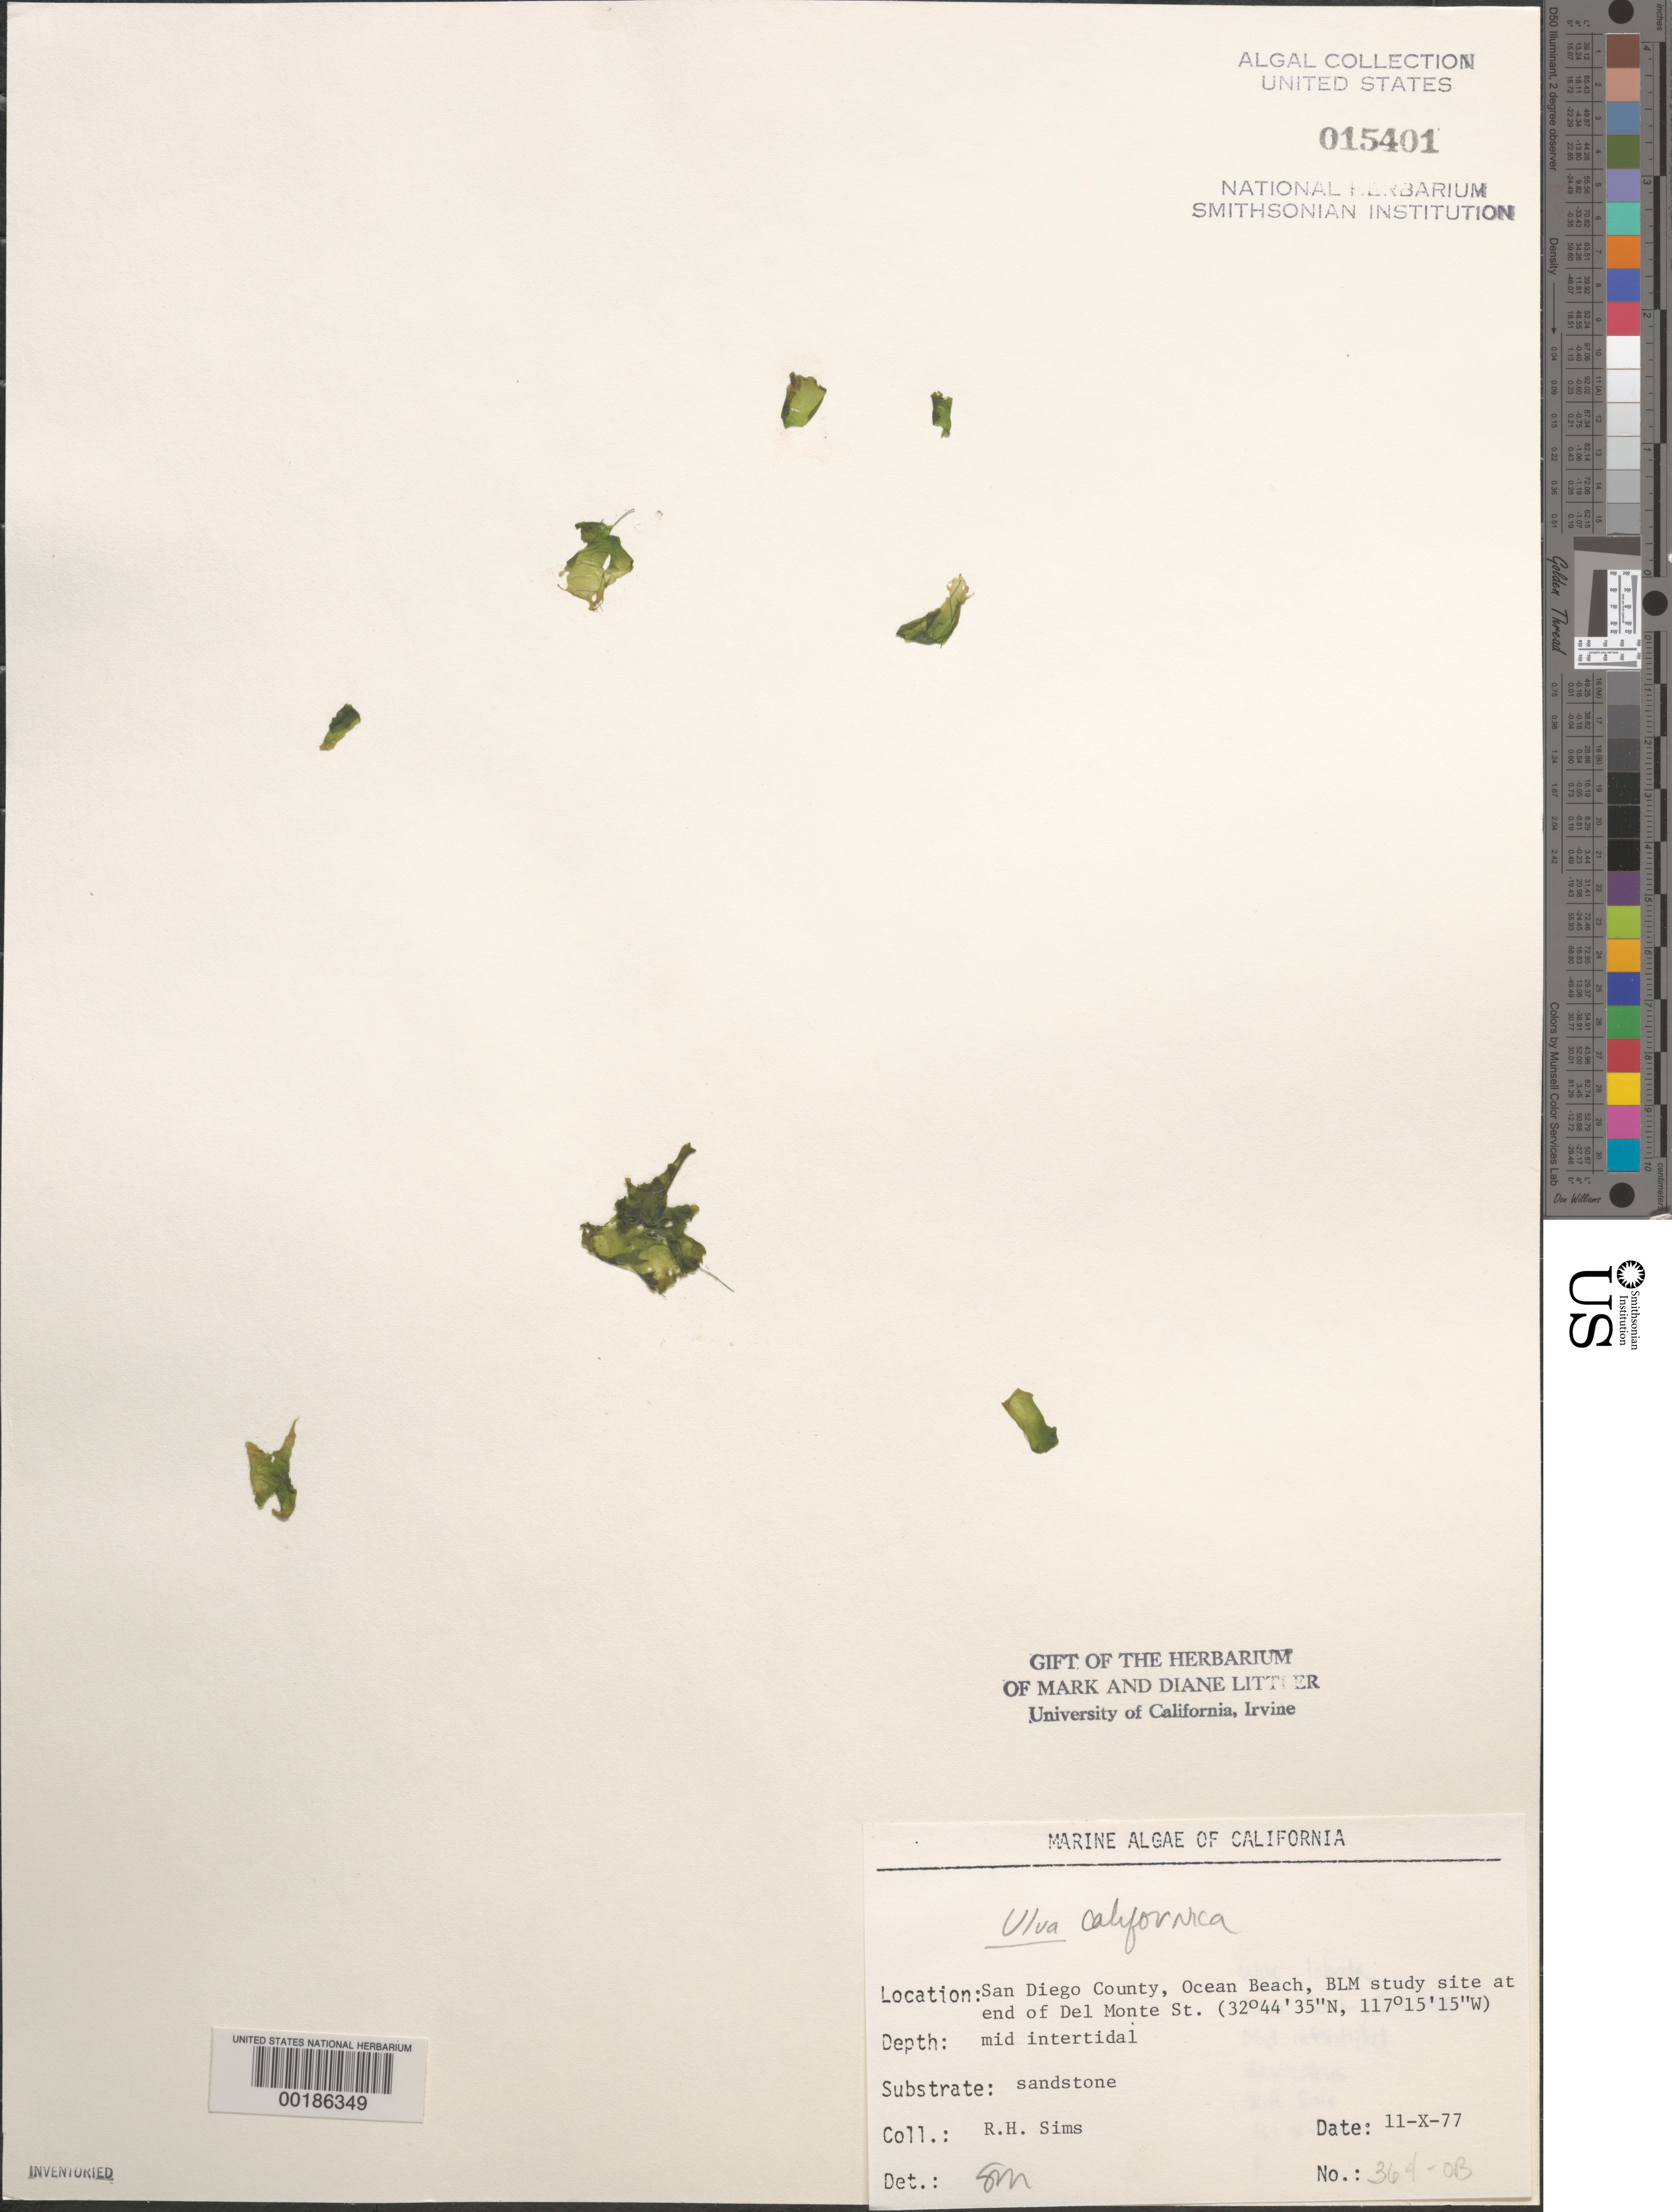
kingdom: Plantae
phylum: Chlorophyta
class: Ulvophyceae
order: Ulvales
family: Ulvaceae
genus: Ulva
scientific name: Ulva californica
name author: N.Wille in Collins et al.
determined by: Murray, S. N.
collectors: R. H. Sims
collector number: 364-ob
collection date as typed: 11 Oct 1977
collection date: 1977-10-11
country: United States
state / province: California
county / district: San Diego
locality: Ocean Beach, end of Del Monte Street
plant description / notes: BLM-SOCALBIGHT Rocky Intertidal Survey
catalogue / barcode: US 15401